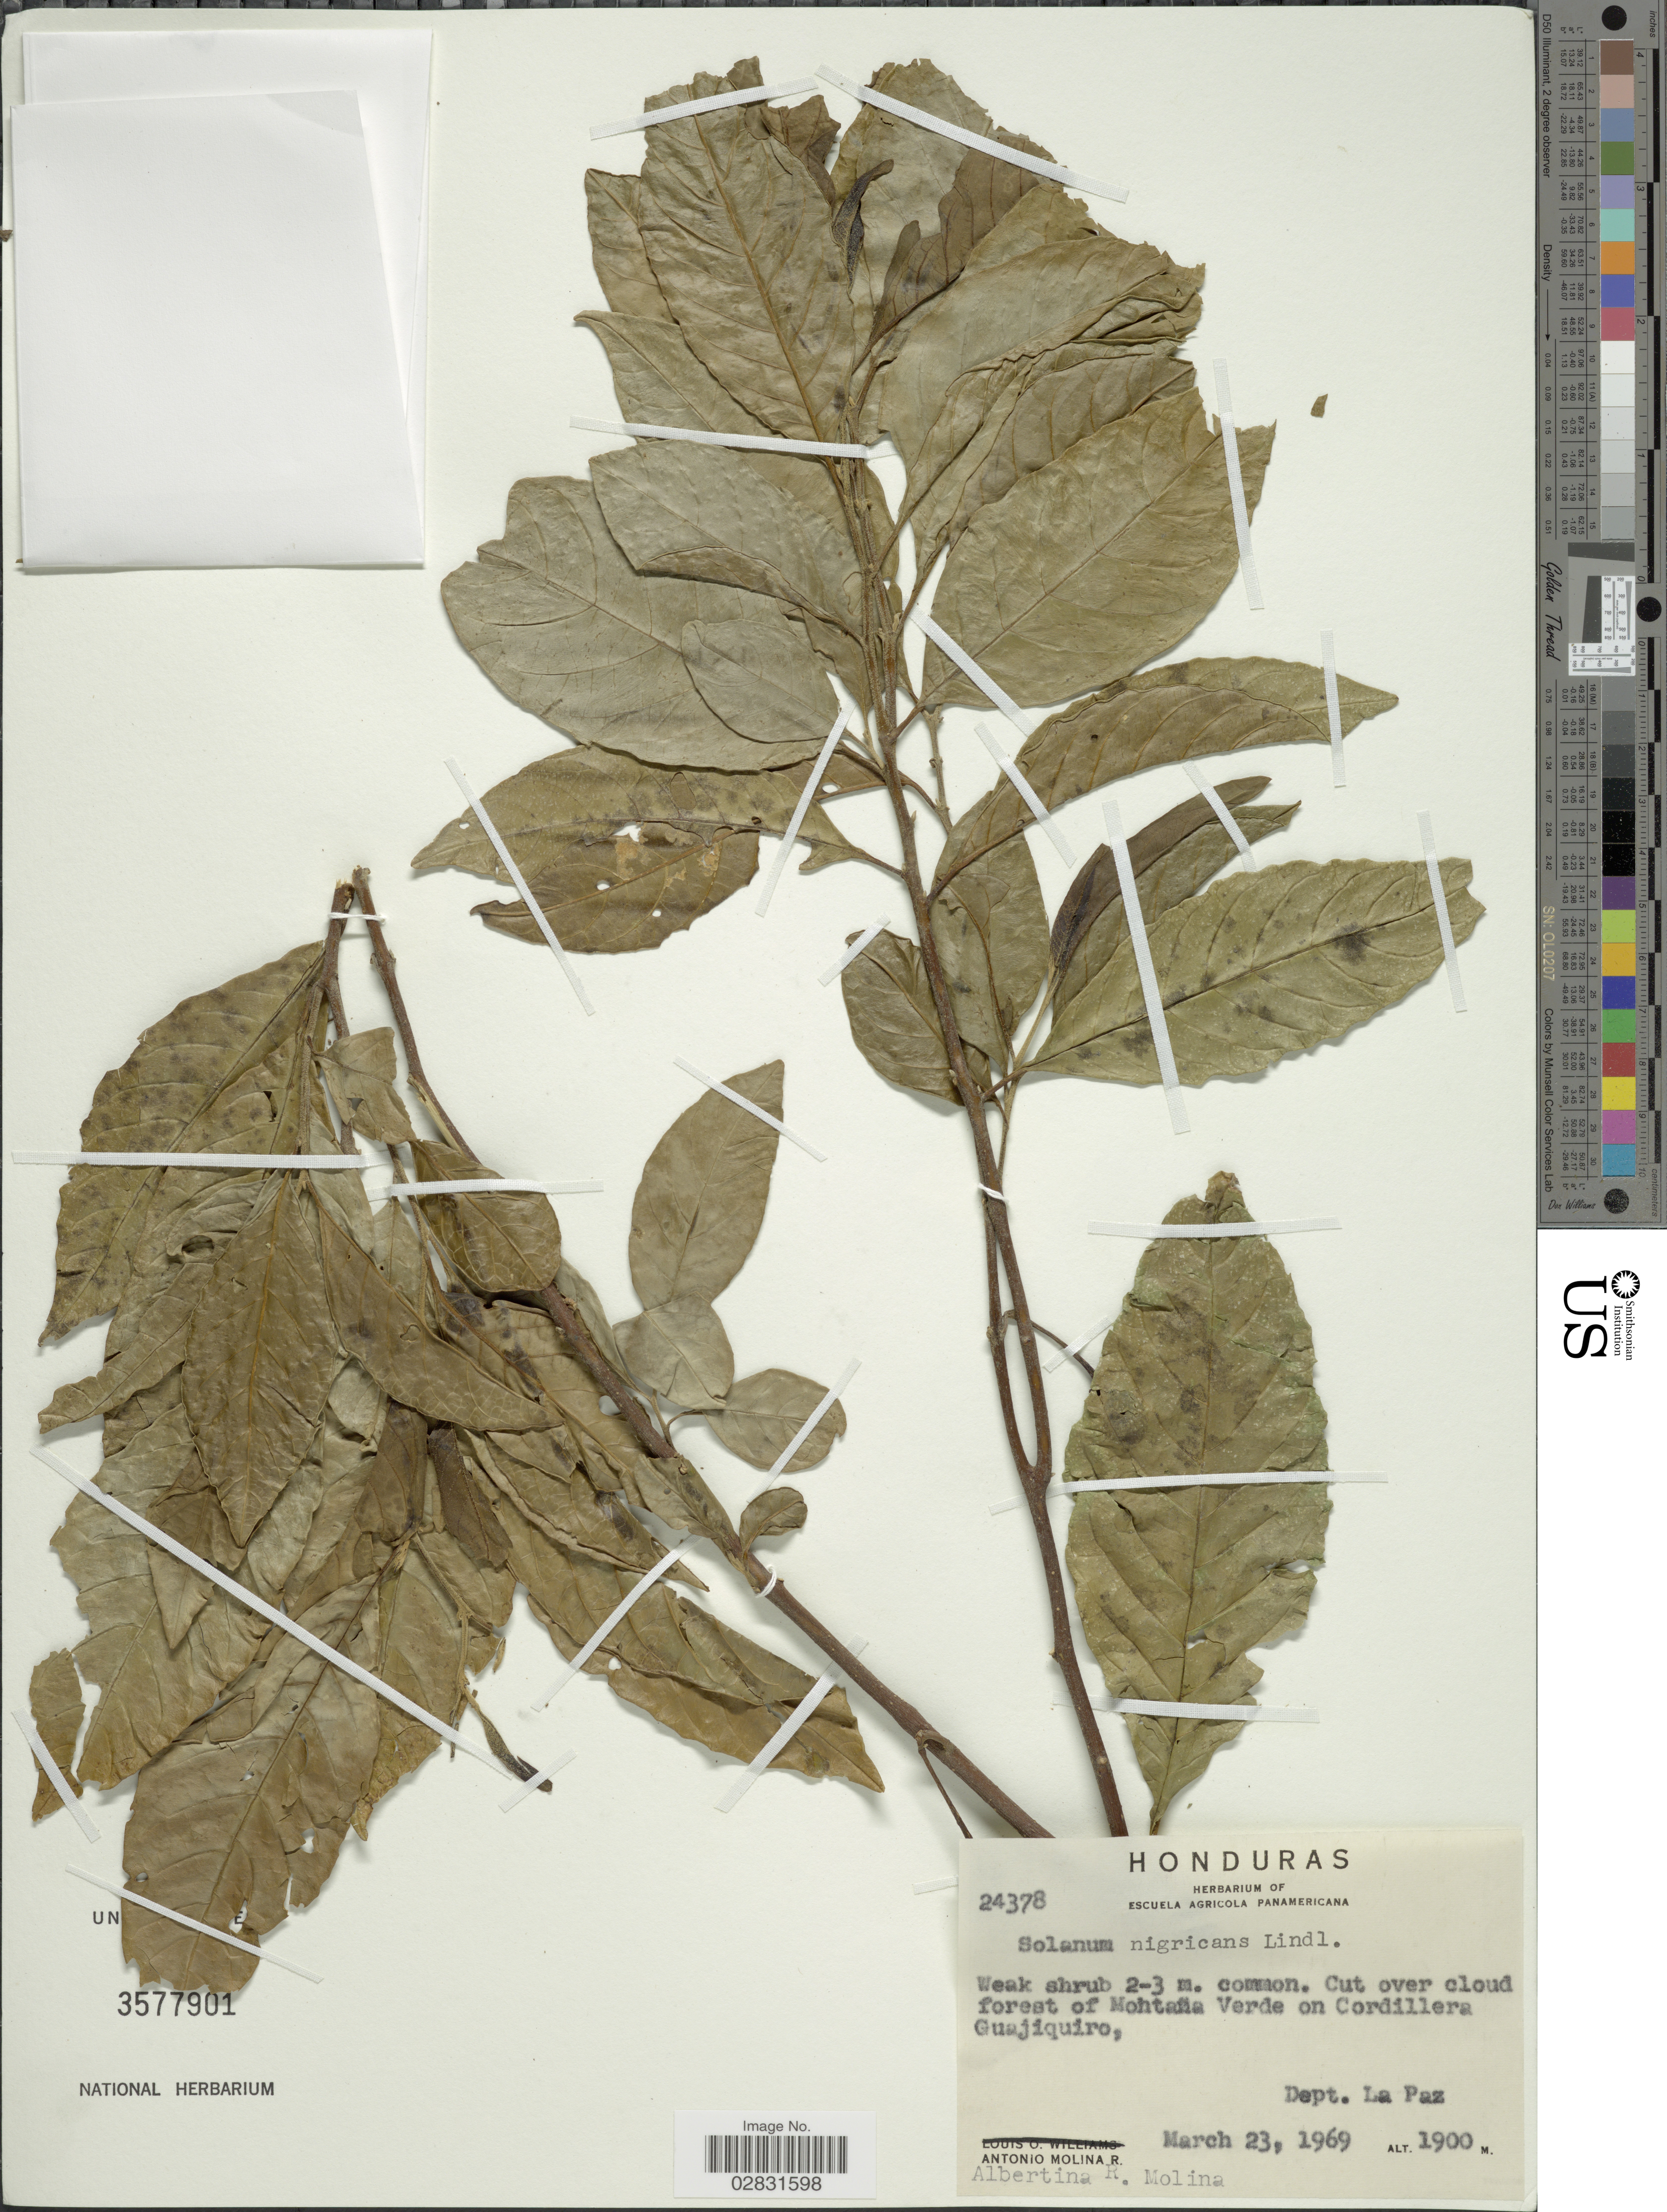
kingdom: Plantae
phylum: Tracheophyta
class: Magnoliopsida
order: Solanales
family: Solanaceae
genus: Solanum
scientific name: Solanum nigricans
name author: M. Martens & Galeotti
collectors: A. Molina R. & A. R. Molina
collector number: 24378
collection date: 1969-03-23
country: Honduras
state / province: La Paz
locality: Cut over cloud forest of Montaña Verde on Cordillera Guajiquiro, Dept. La Paz.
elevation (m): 1900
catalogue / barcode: US 3577901